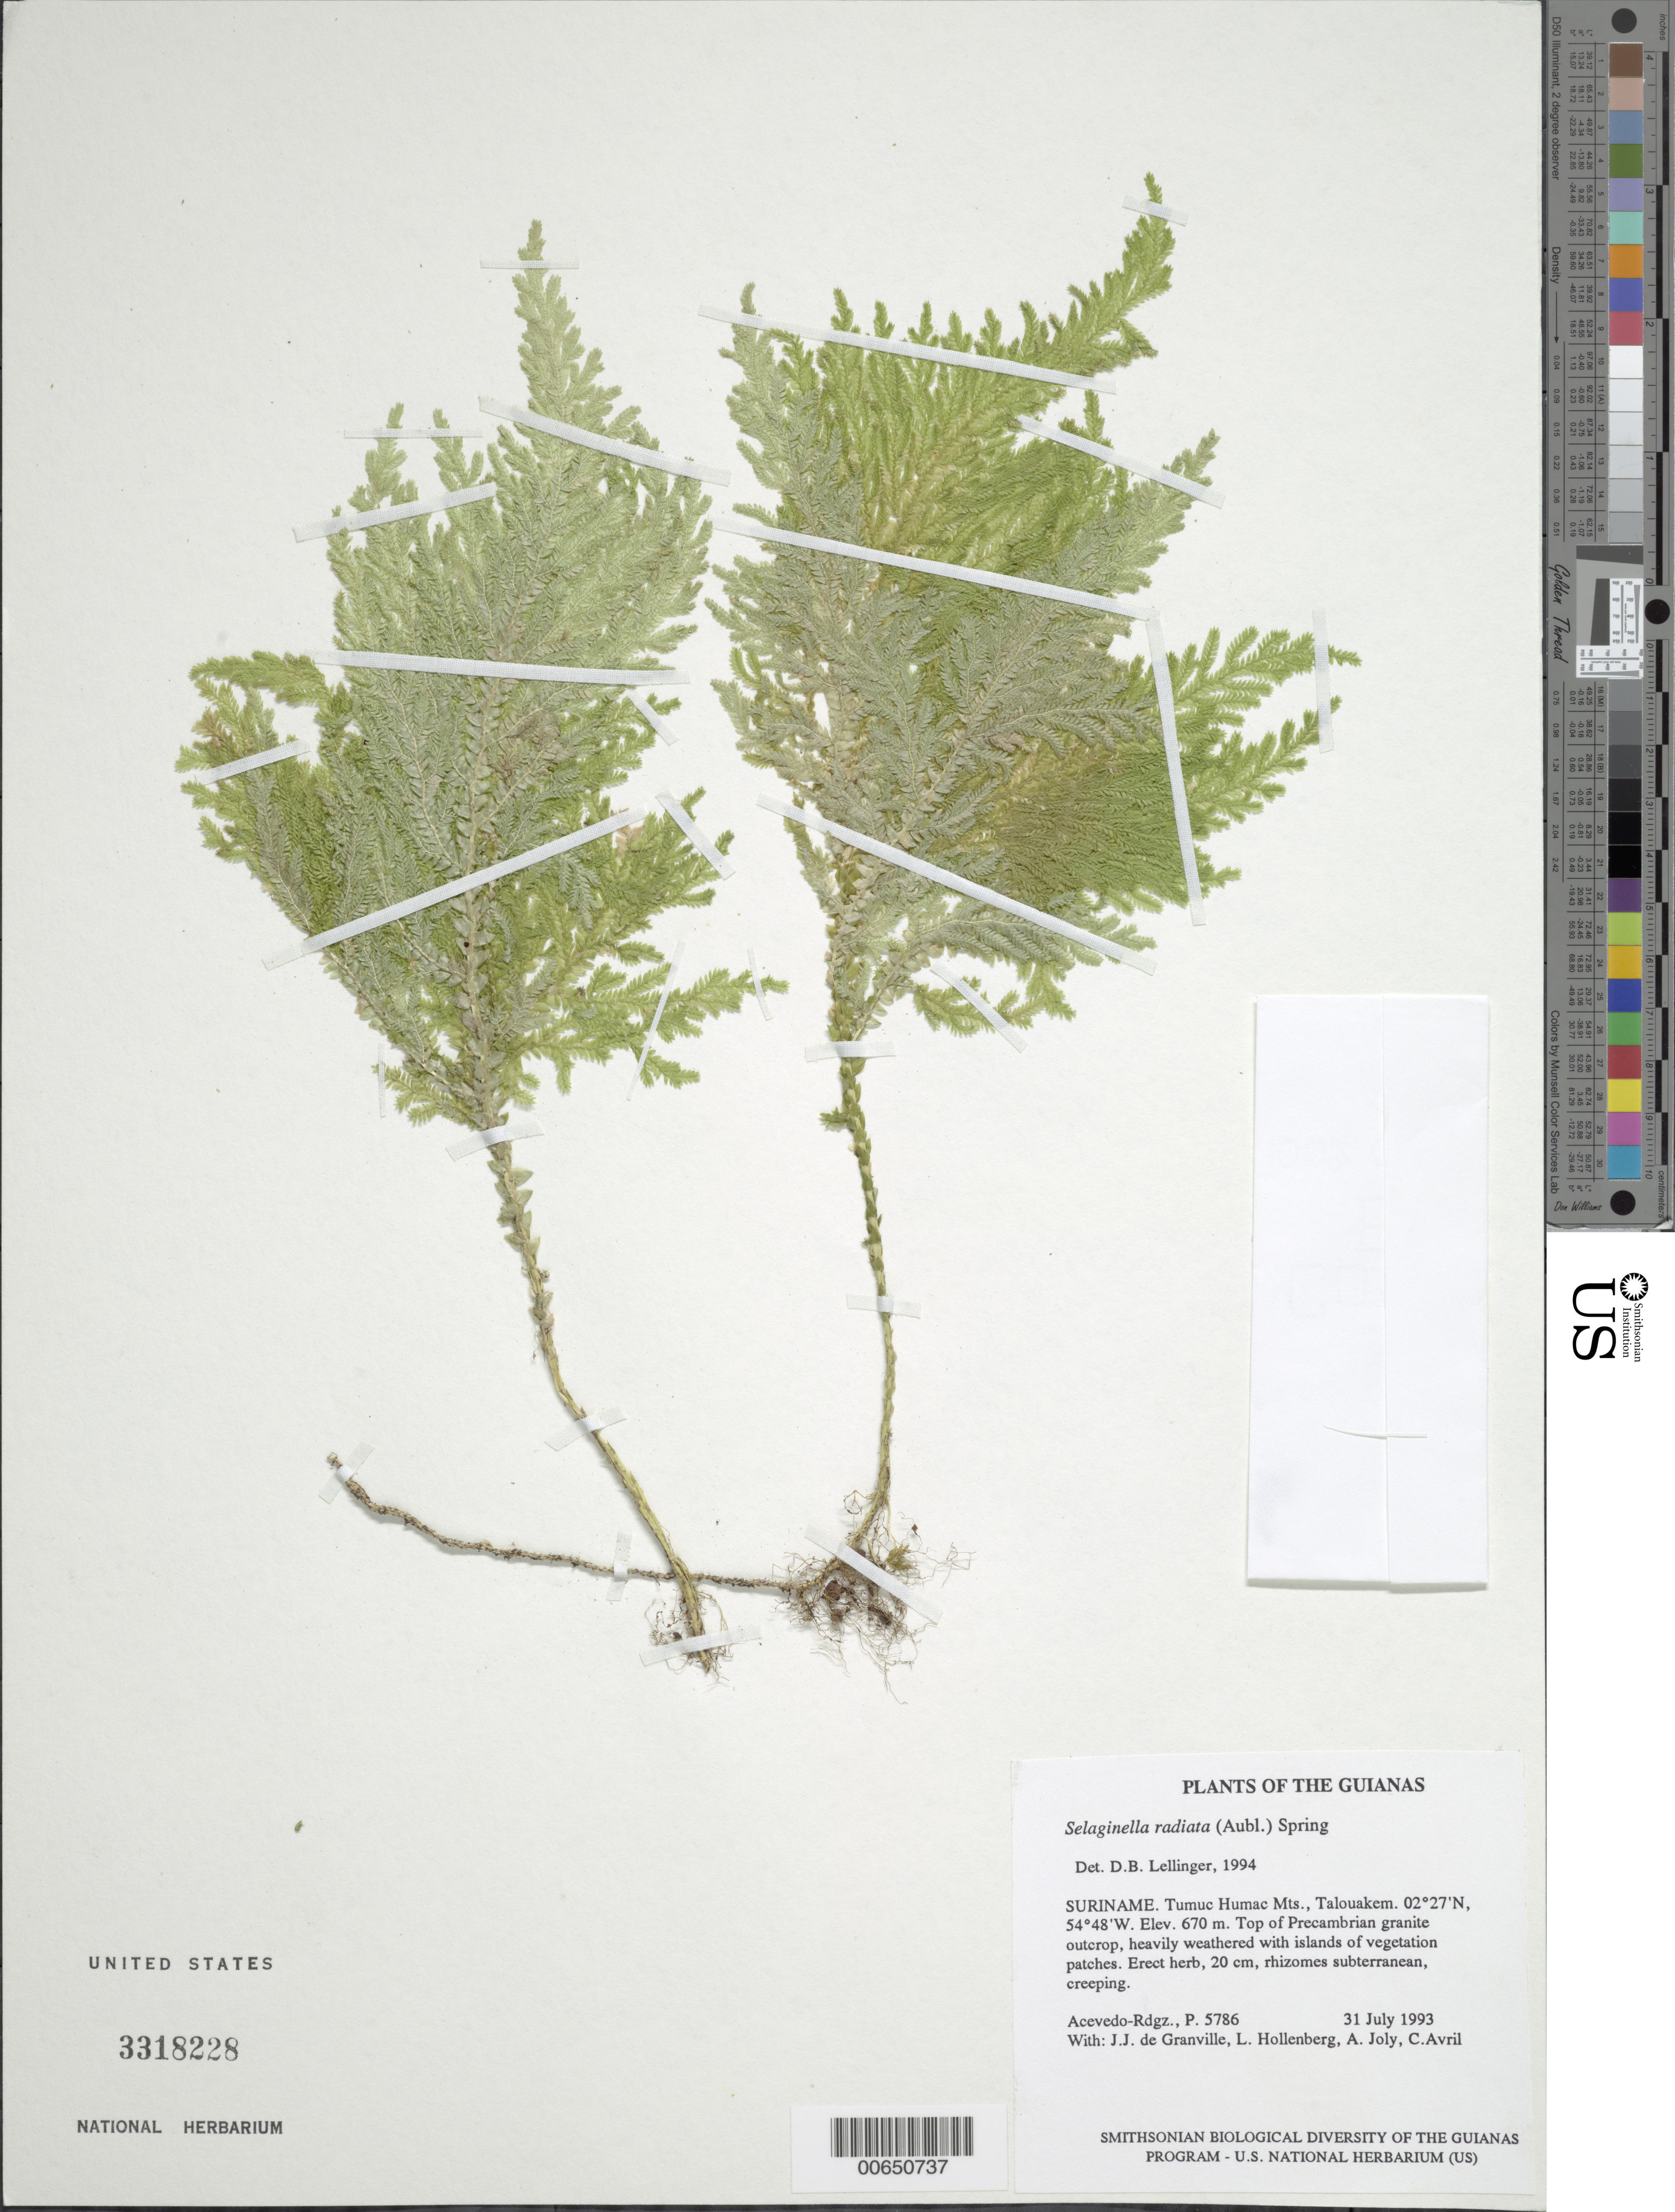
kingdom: Plantae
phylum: Tracheophyta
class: Lycopodiopsida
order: Selaginellales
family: Selaginellaceae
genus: Selaginella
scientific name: Selaginella radiata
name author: (Aubl.) Spring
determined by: Lellinger, David B., (BOT), Smithsonian Institution - National Museum of Natural History (UNITED STATES)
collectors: P. Acevedo-Rodr., J.-J. de Granville, L. Hollenberg, A. Joly & C. Avril de Maria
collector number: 5786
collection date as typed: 31 Jul 1993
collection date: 1993-07-31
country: Suriname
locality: Tumuc Humac Mts., Talouakem.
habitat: Top of Precambrian granite outcrop, heavily weathered with islands of vegetation patches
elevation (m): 670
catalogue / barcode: US 3318228